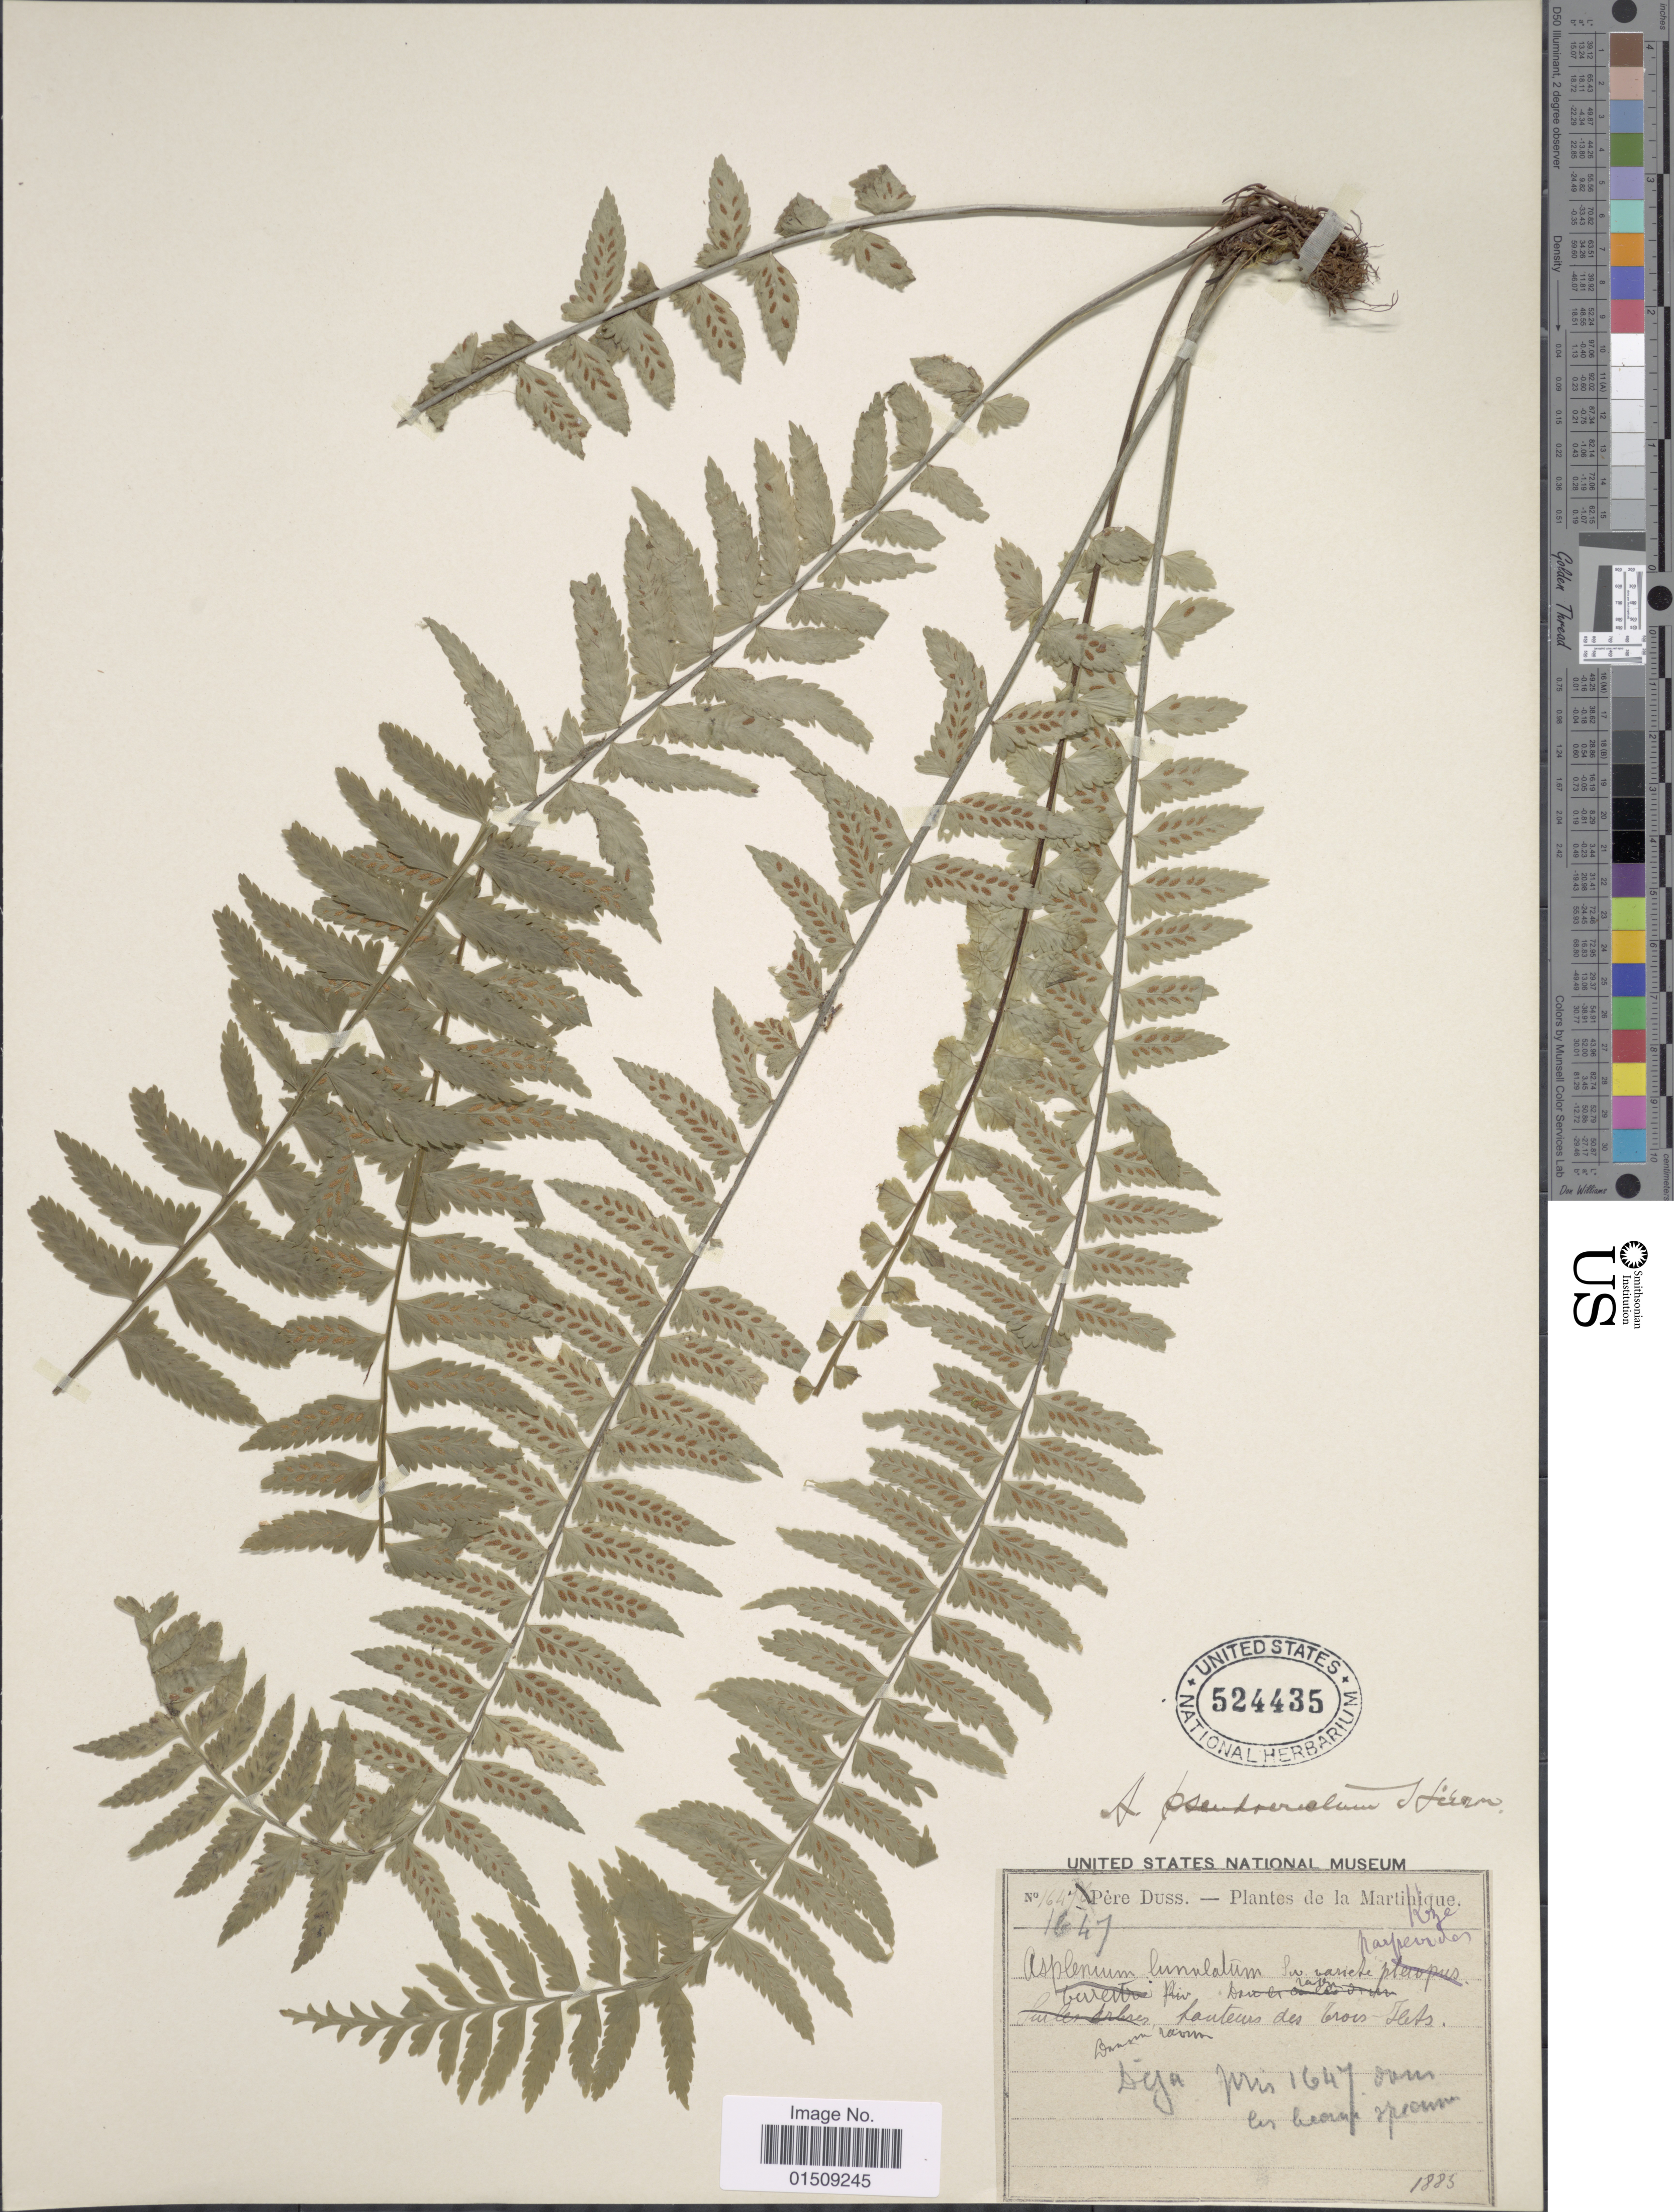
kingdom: Plantae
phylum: Tracheophyta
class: Polypodiopsida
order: Polypodiales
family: Aspleniaceae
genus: Asplenium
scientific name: Asplenium pteropus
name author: Kaulf.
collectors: Père Duss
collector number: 1647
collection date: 1885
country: Martinique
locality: Hauteurs des Trois-Îlets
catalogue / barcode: US 524435